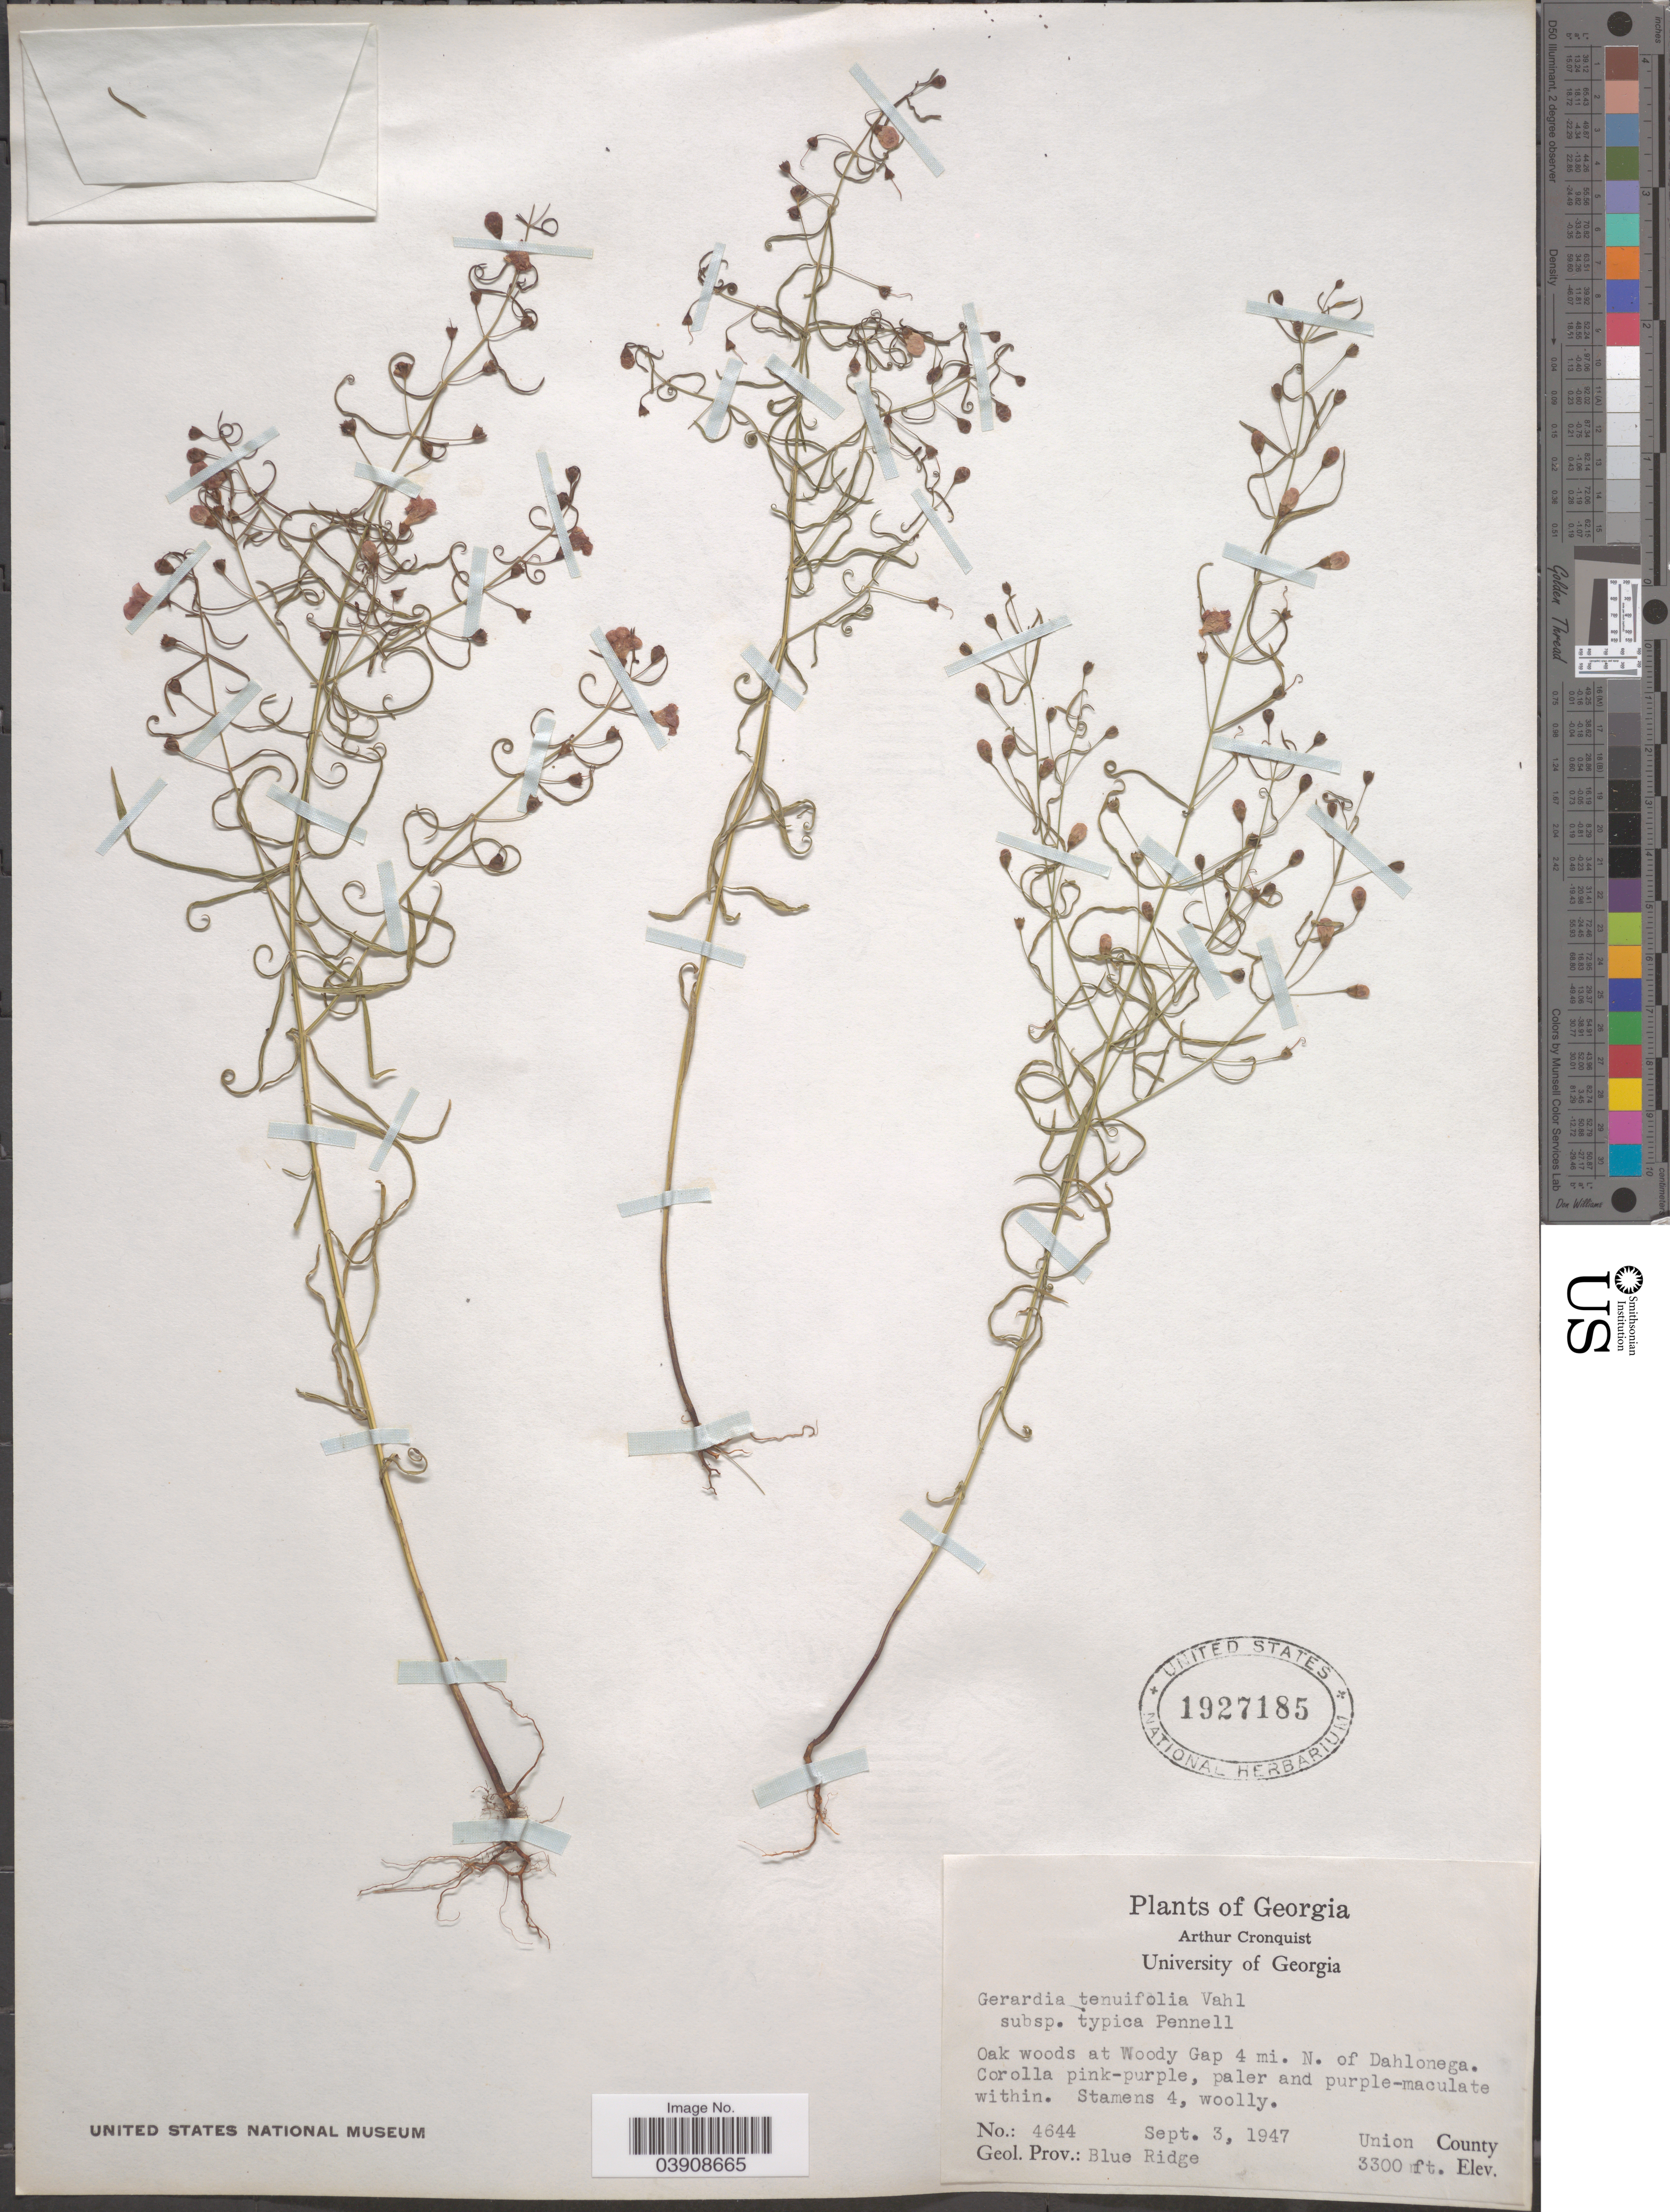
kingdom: Plantae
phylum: Tracheophyta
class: Magnoliopsida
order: Lamiales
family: Orobanchaceae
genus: Agalinis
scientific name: Agalinis tenuifolia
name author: (Vahl) Raf.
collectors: A. J. Cronquist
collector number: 4644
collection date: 1947-09-03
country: United States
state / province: Georgia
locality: At Woody Gap 4 mi. N. of Dahlonega. Union County. Geol.Prov.: Blue Ridge.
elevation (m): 1006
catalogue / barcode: US 1927185